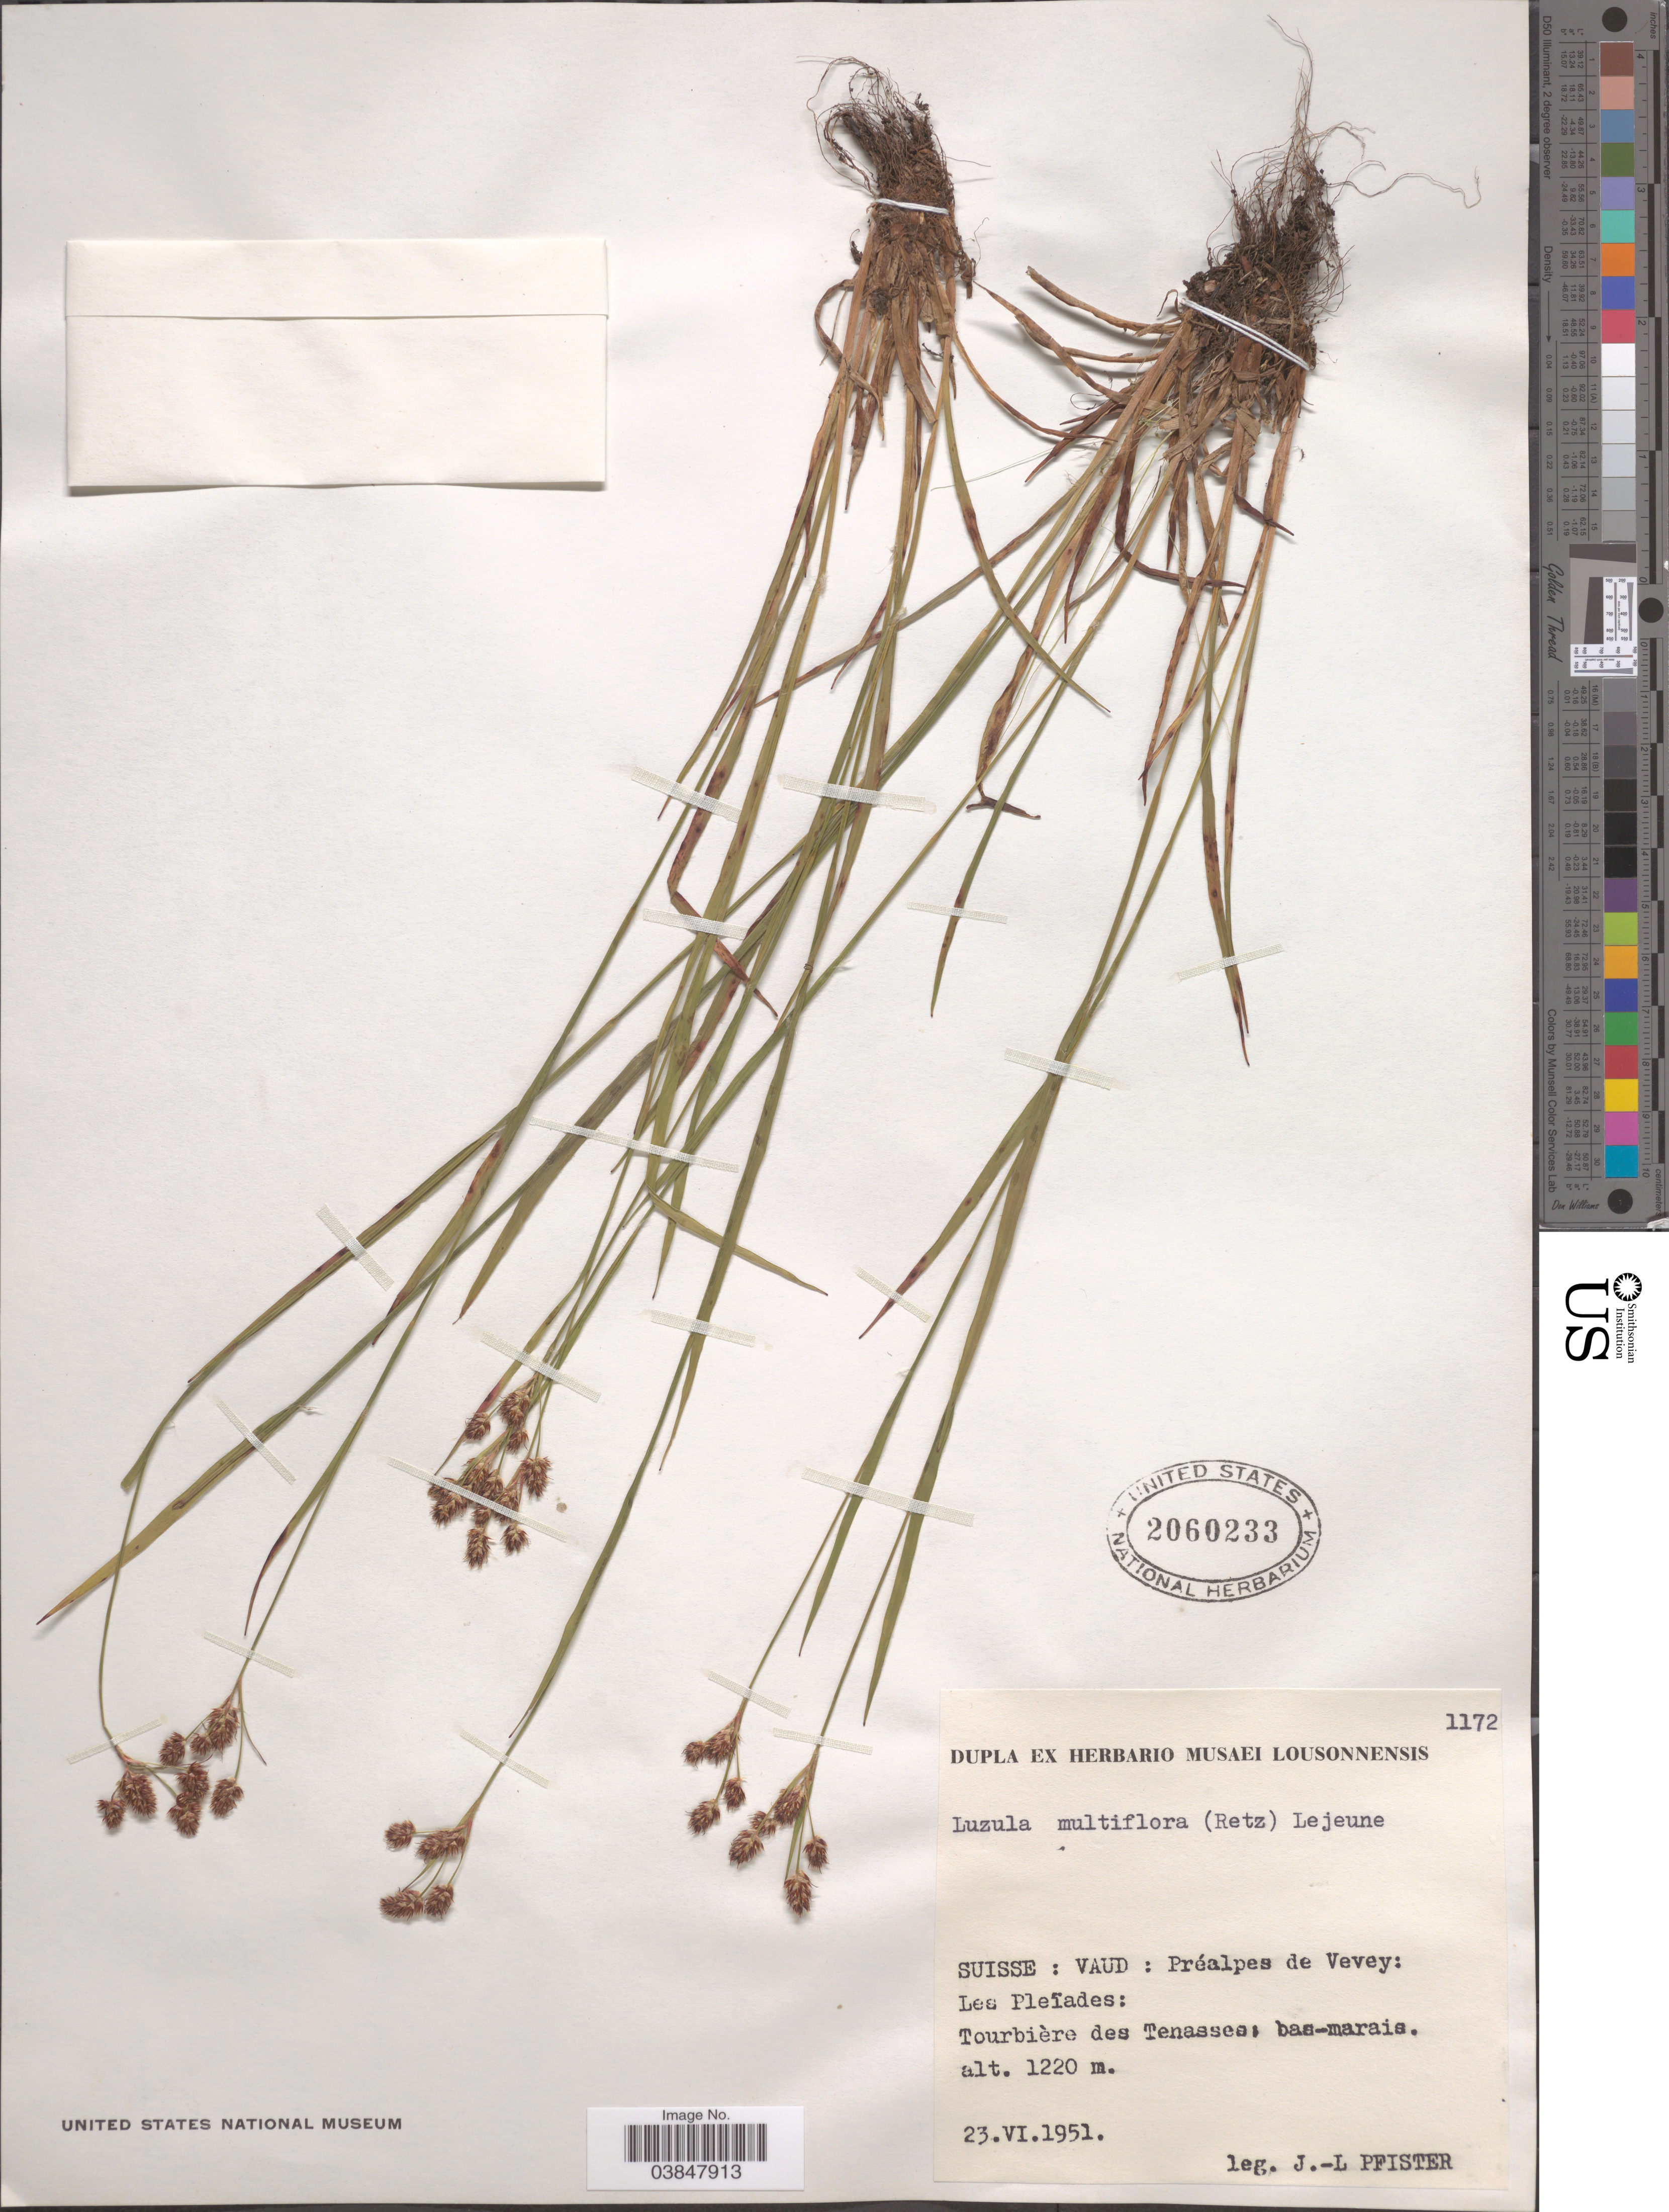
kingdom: Plantae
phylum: Tracheophyta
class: Liliopsida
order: Poales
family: Juncaceae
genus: Luzula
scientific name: Luzula multiflora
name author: (Ehrh.) Lej.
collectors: J. Pfister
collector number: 1172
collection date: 1951-06-23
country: Switzerland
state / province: Vaud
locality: Suisse: Préalpes de Vevey: Lea Pleiades: Tourbière des Tenasses: bas-marais.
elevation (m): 1220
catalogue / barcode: US 2060233